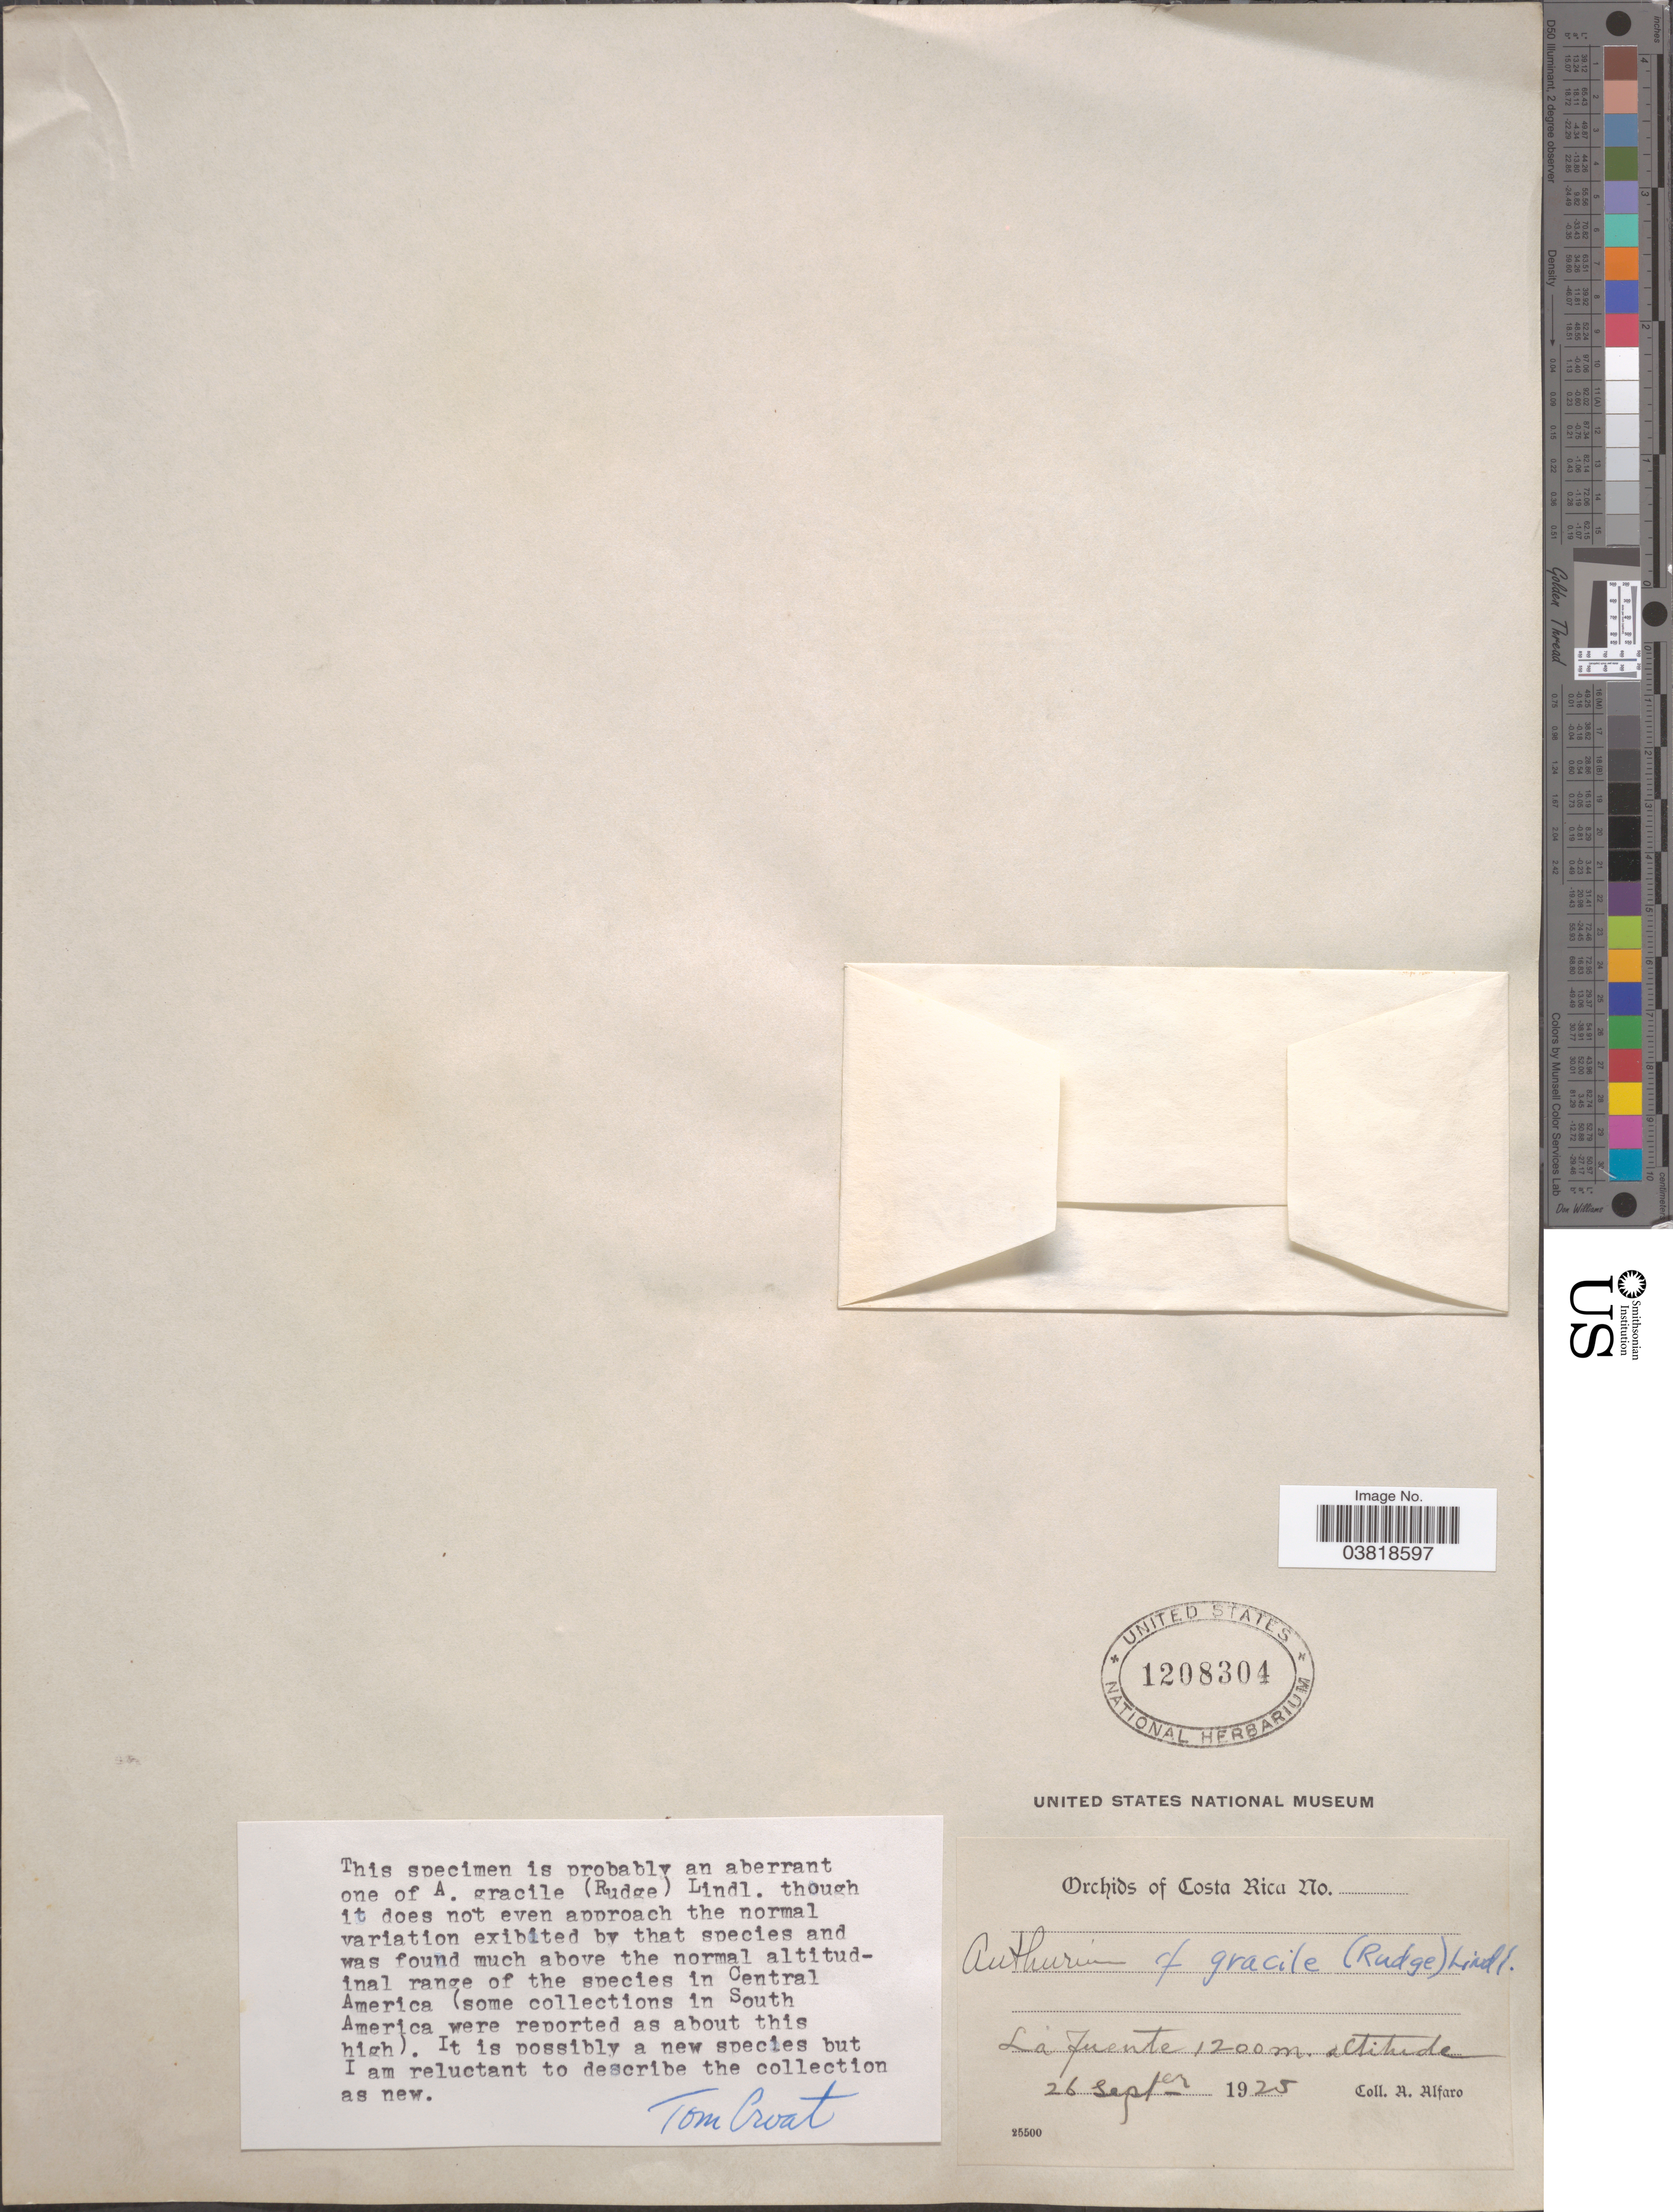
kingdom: Plantae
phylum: Tracheophyta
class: Liliopsida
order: Alismatales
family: Araceae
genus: Anthurium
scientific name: Anthurium gracile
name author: (Rudge) Schott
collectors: A. Alfaro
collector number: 25500?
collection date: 1925-09-26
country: Costa Rica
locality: La Fuente.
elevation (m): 1200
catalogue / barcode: US 1208304